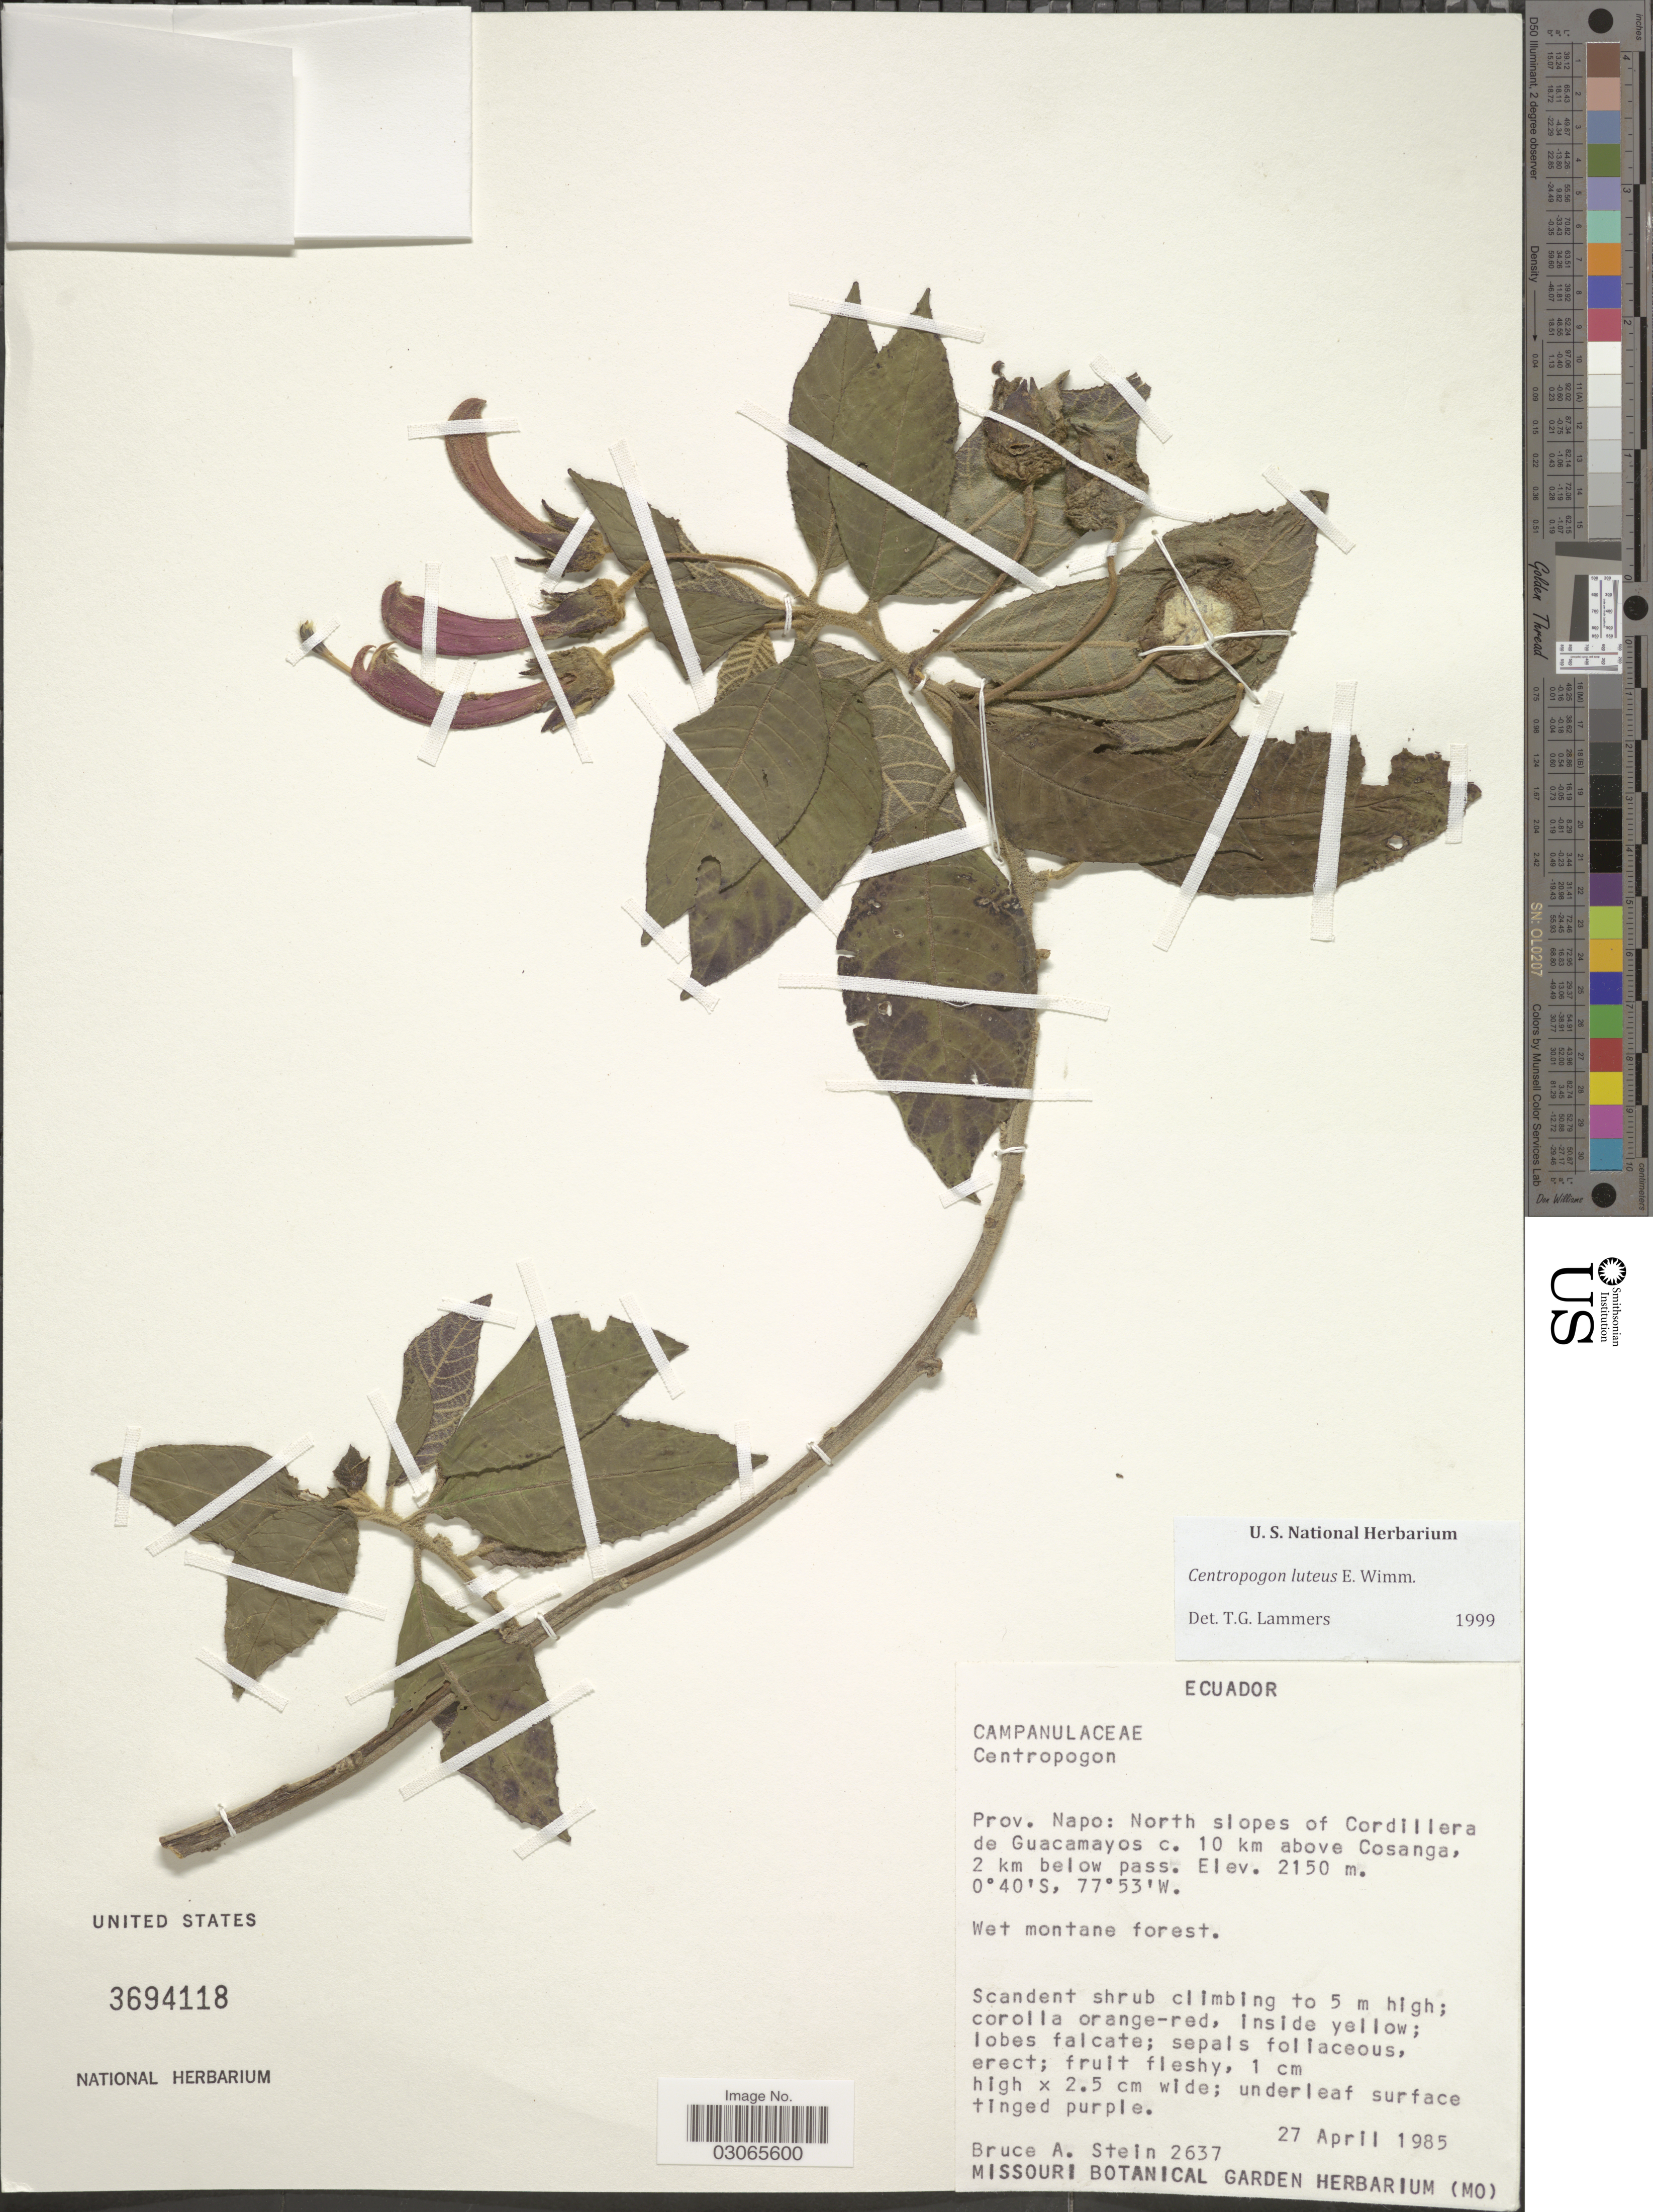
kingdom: Plantae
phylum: Tracheophyta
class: Magnoliopsida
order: Asterales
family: Campanulaceae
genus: Centropogon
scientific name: Centropogon luteus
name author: E. Wimm.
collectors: B. A. Stein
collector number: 2637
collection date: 1985-04-27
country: Ecuador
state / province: Napo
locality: North slopes of Cordillera de Guacamayos c. 10 km above Cosanga, 2 km below pass.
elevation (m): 2150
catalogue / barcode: US 3694118